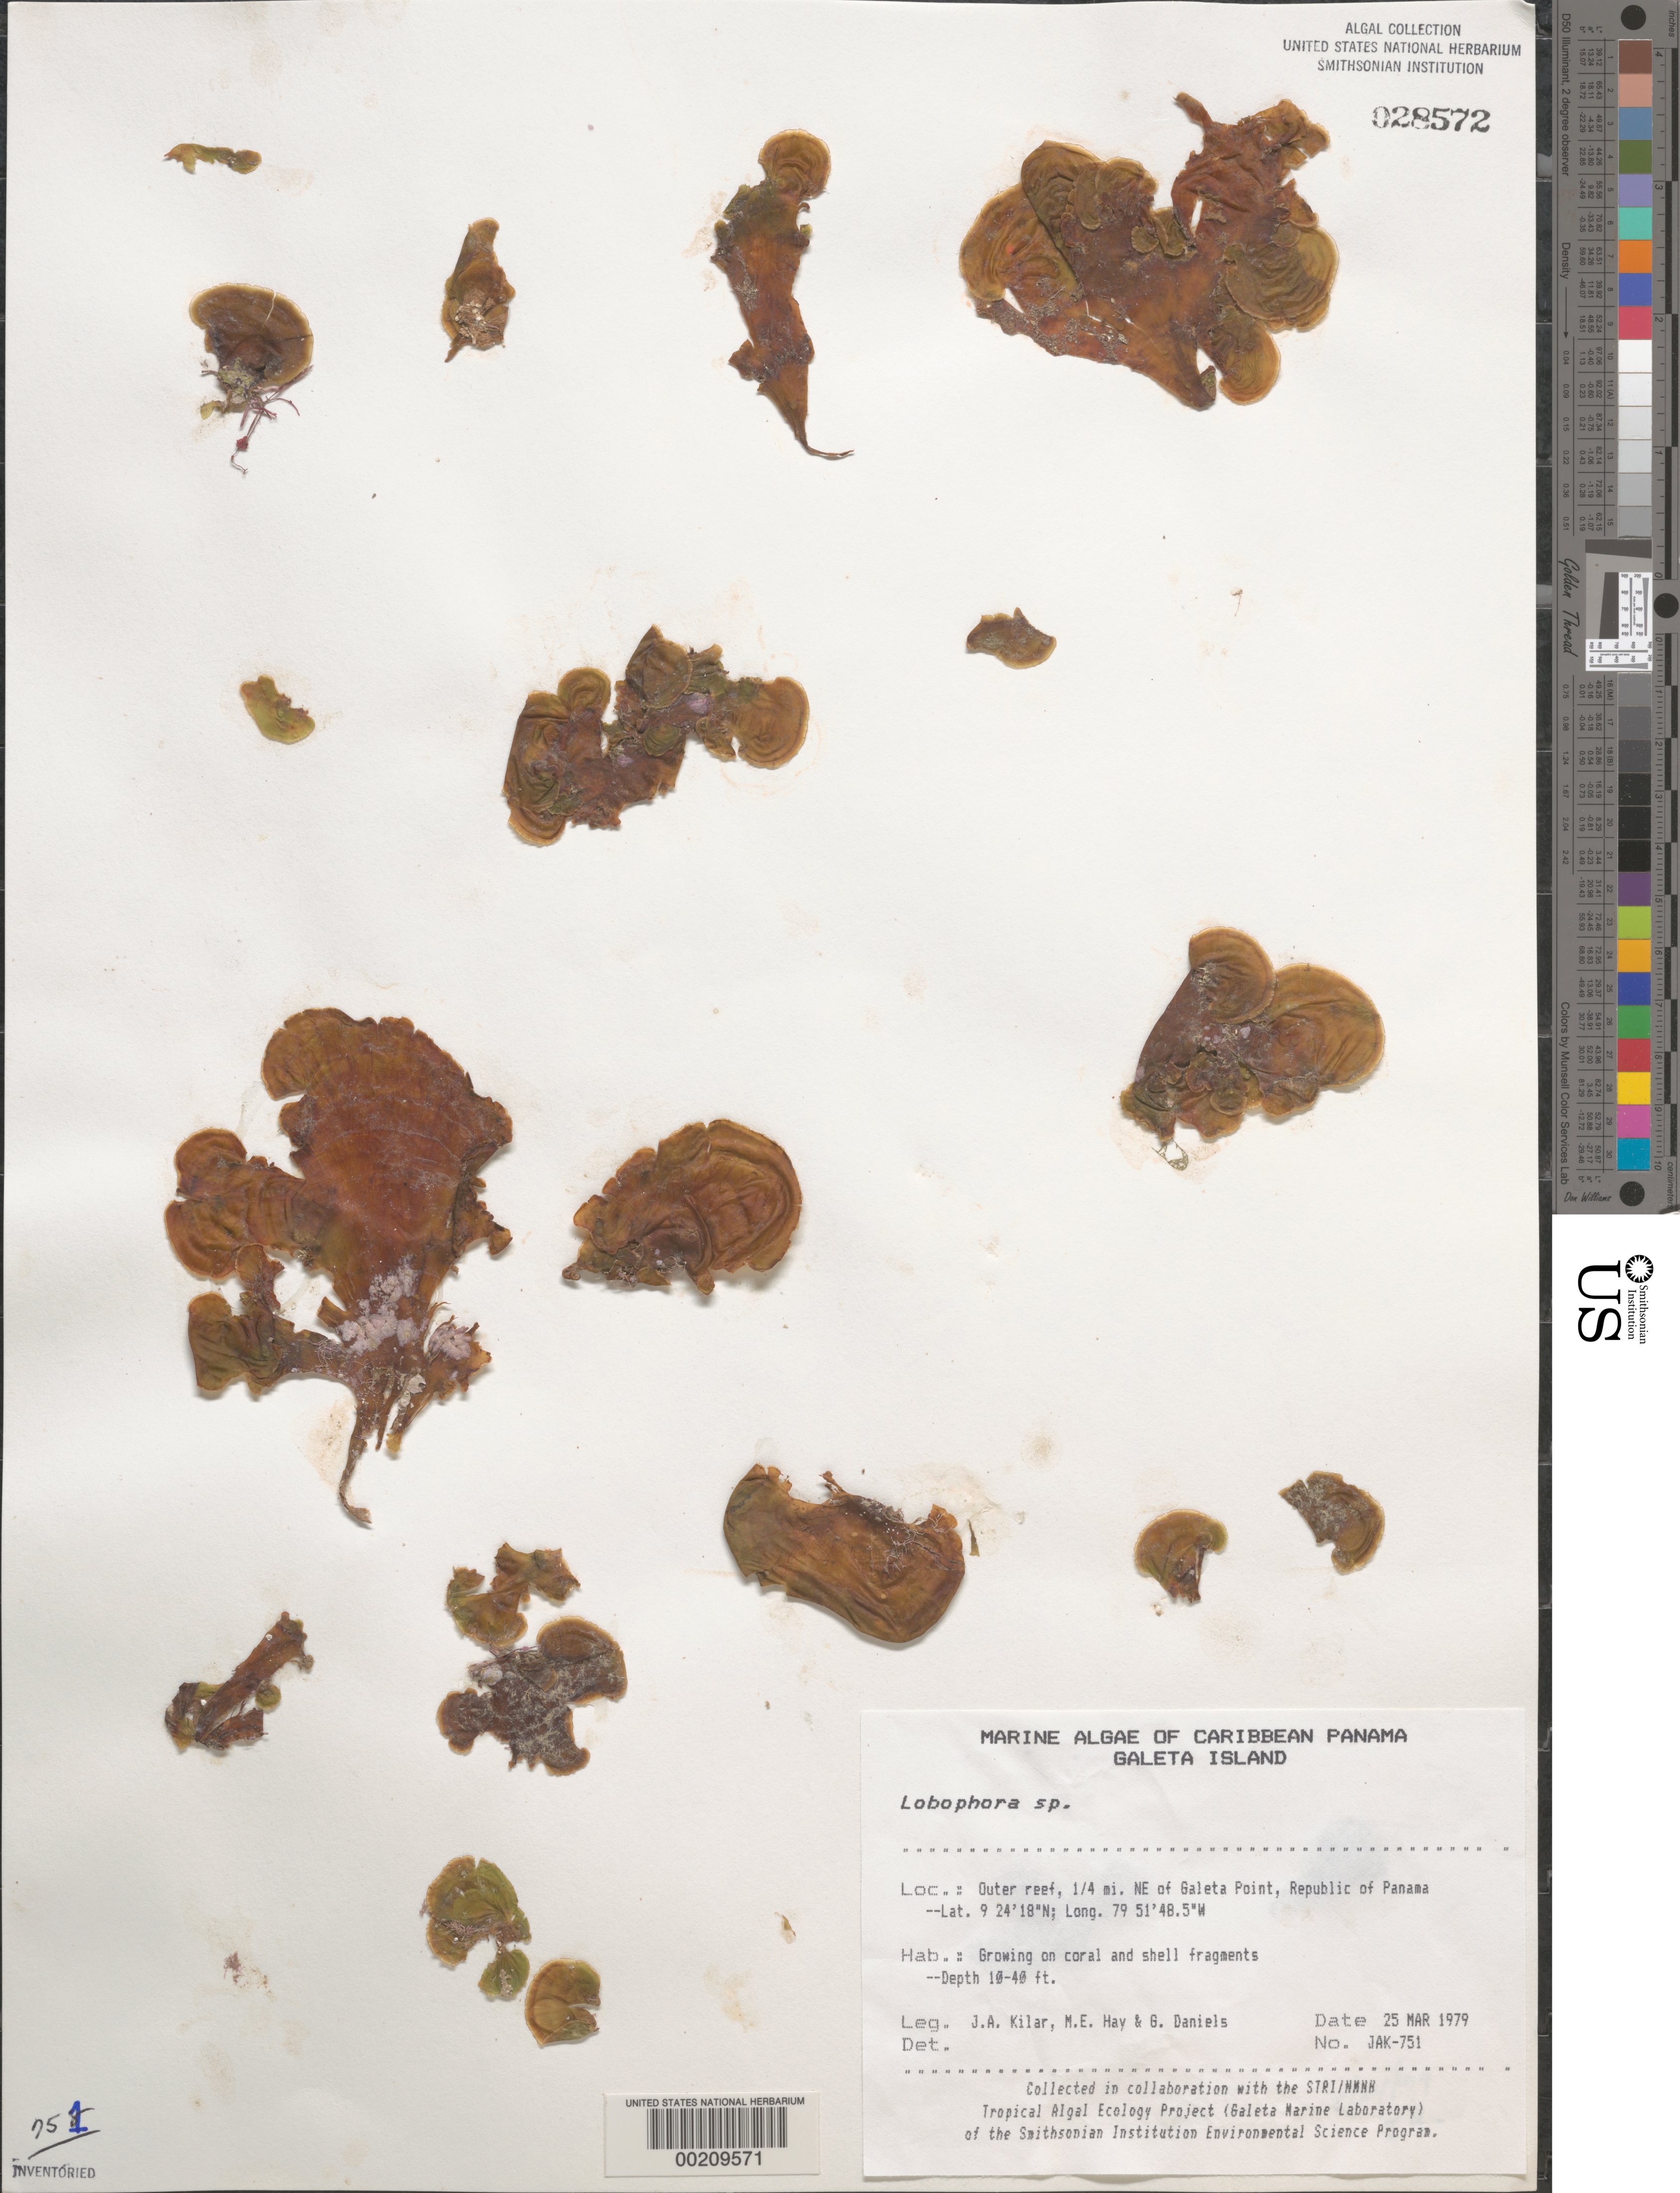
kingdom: Chromista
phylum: Ochrophyta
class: Phaeophyceae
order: Dictyotales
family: Dictyotaceae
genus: Lobophora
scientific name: Lobophora sp.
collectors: J. A. Kilar, M. E. Hay & G. S. Daniels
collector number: JAK-751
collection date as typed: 25 Mar 1979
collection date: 1979-03-25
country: Panama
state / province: Colón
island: Galeta Island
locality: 1/4th mile northeast of Galeta Point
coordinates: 9 24' 18" N, 79 51' 48.5" W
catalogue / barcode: US 28572